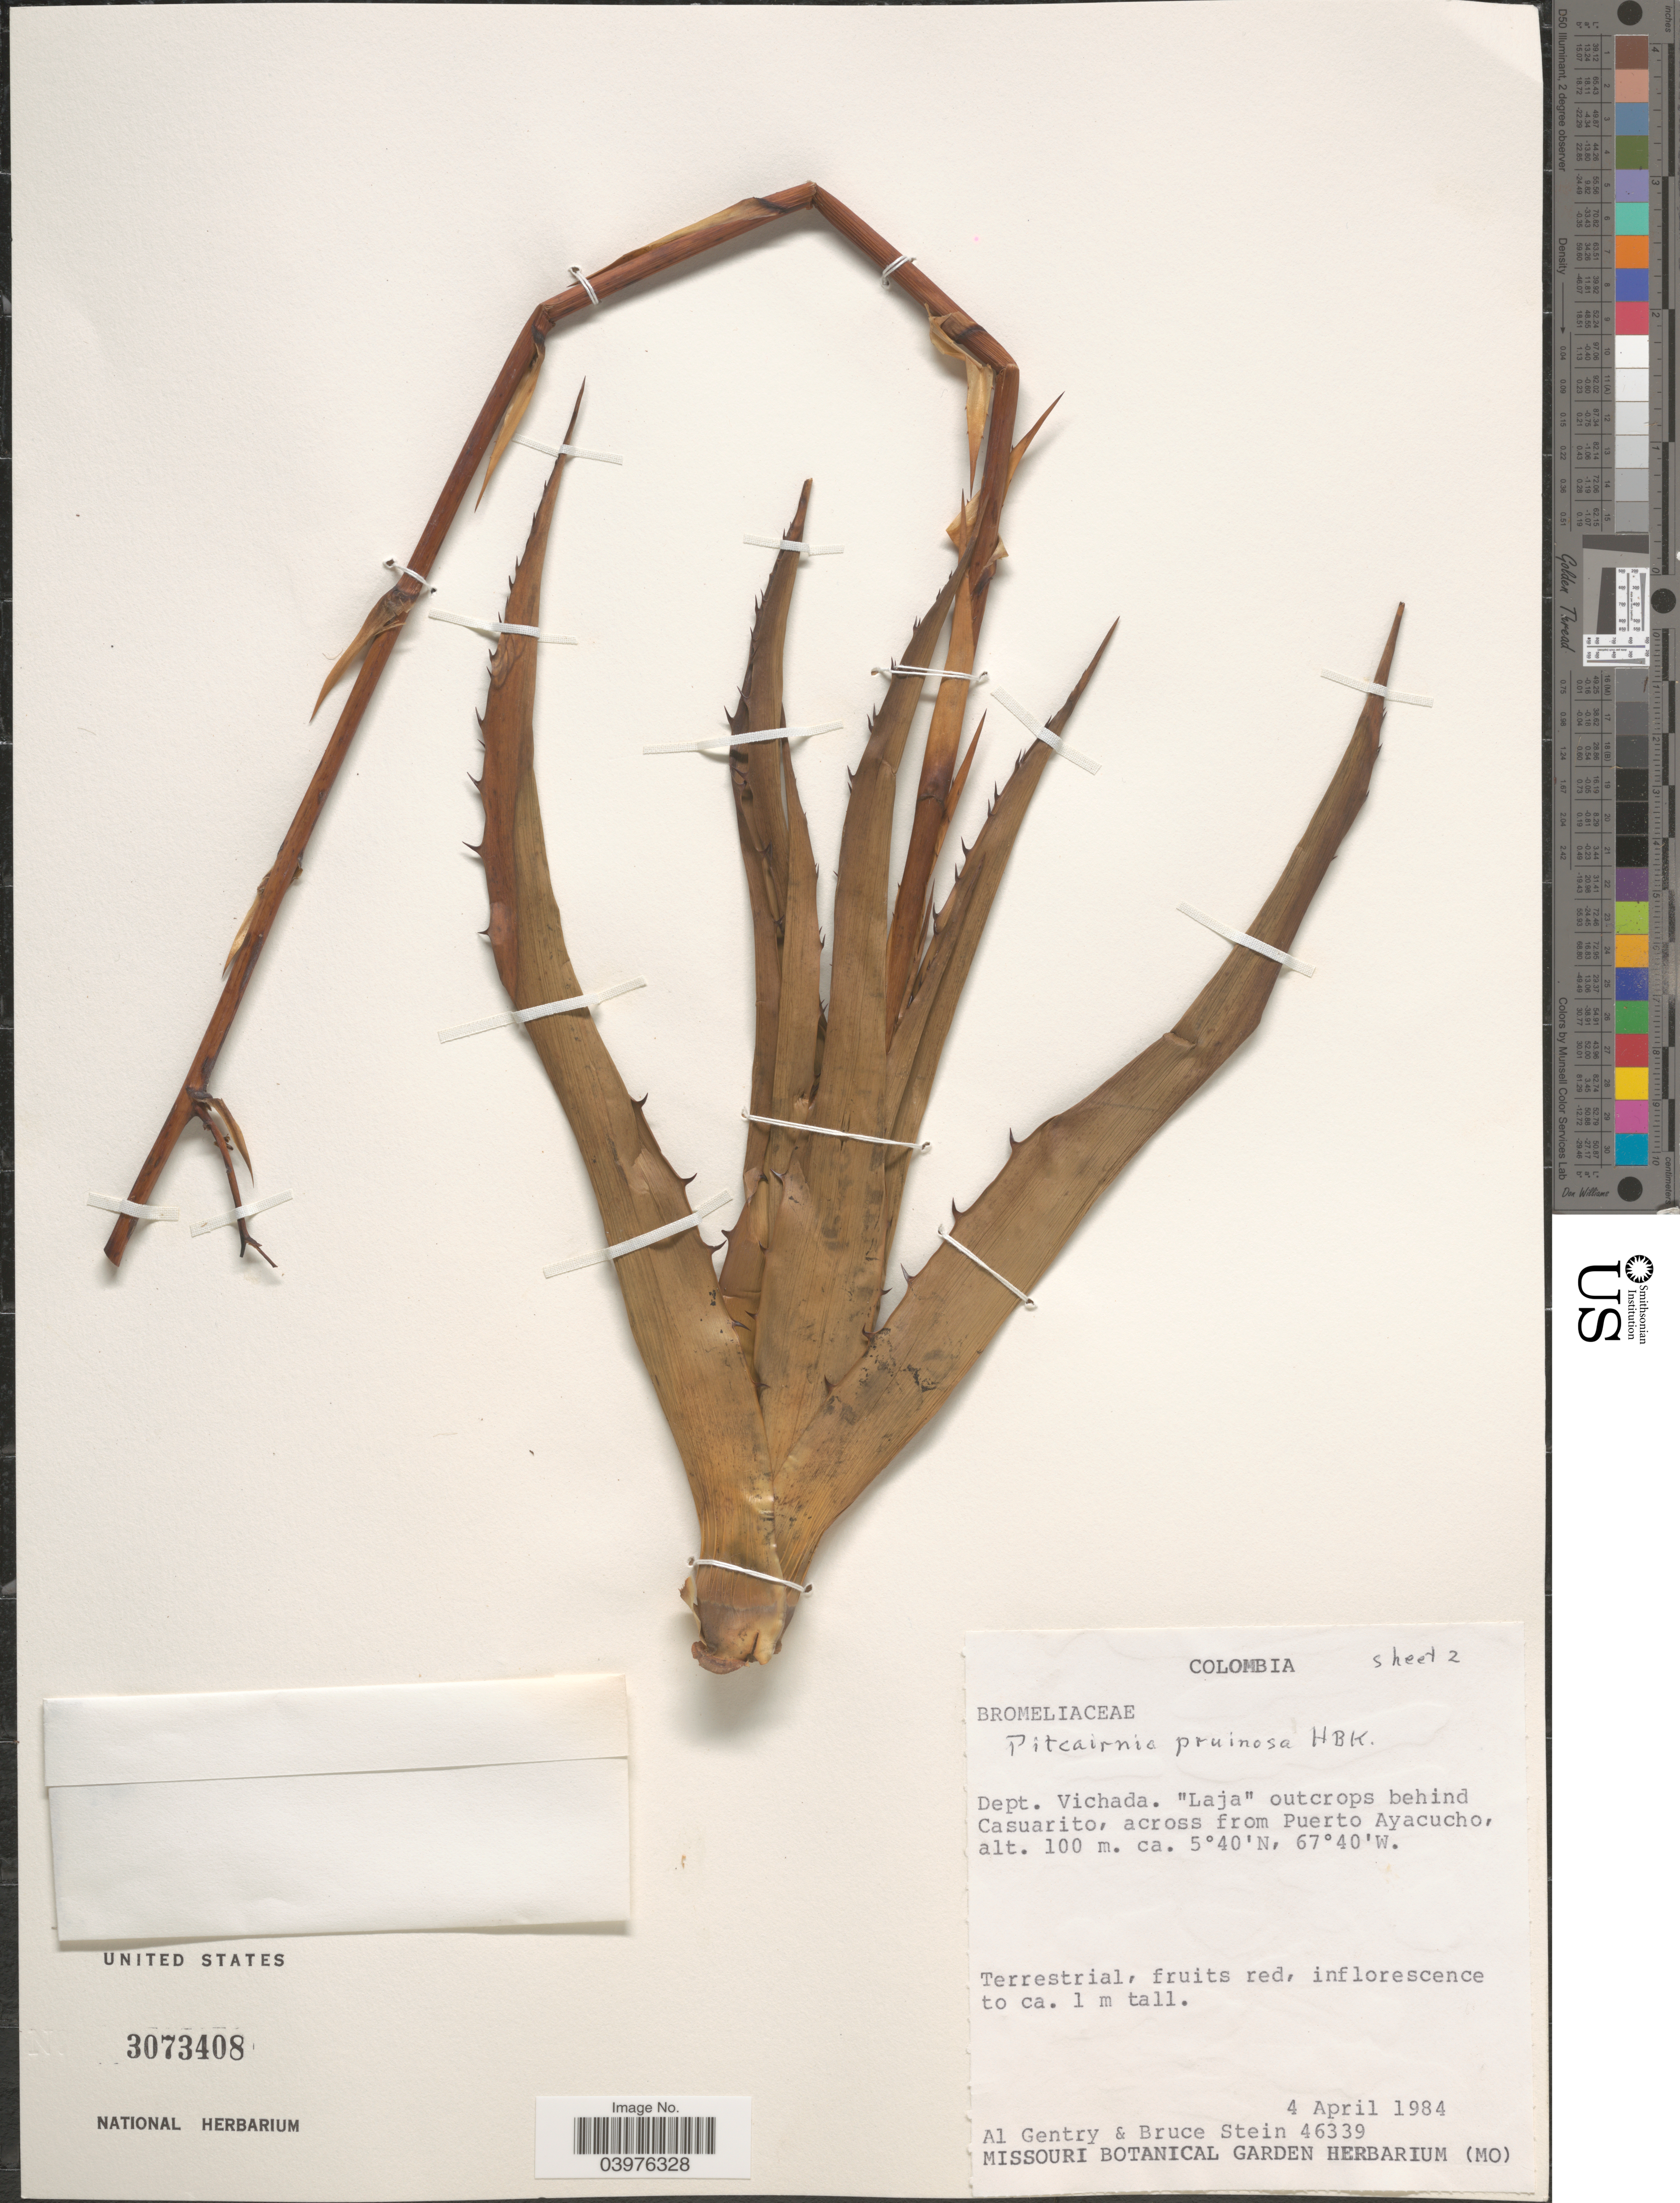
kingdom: Plantae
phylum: Tracheophyta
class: Liliopsida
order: Poales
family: Bromeliaceae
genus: Pitcairnia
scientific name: Pitcairnia pruinosa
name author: Kunth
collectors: A. H. Gentry & B. A. Stein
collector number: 46339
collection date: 1984-04-04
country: Colombia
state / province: Vichada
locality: Dept. Vichada. "Laja" outcrops behind Casuarito, across from Puerto Ayacucho.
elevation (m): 100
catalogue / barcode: US 3073408